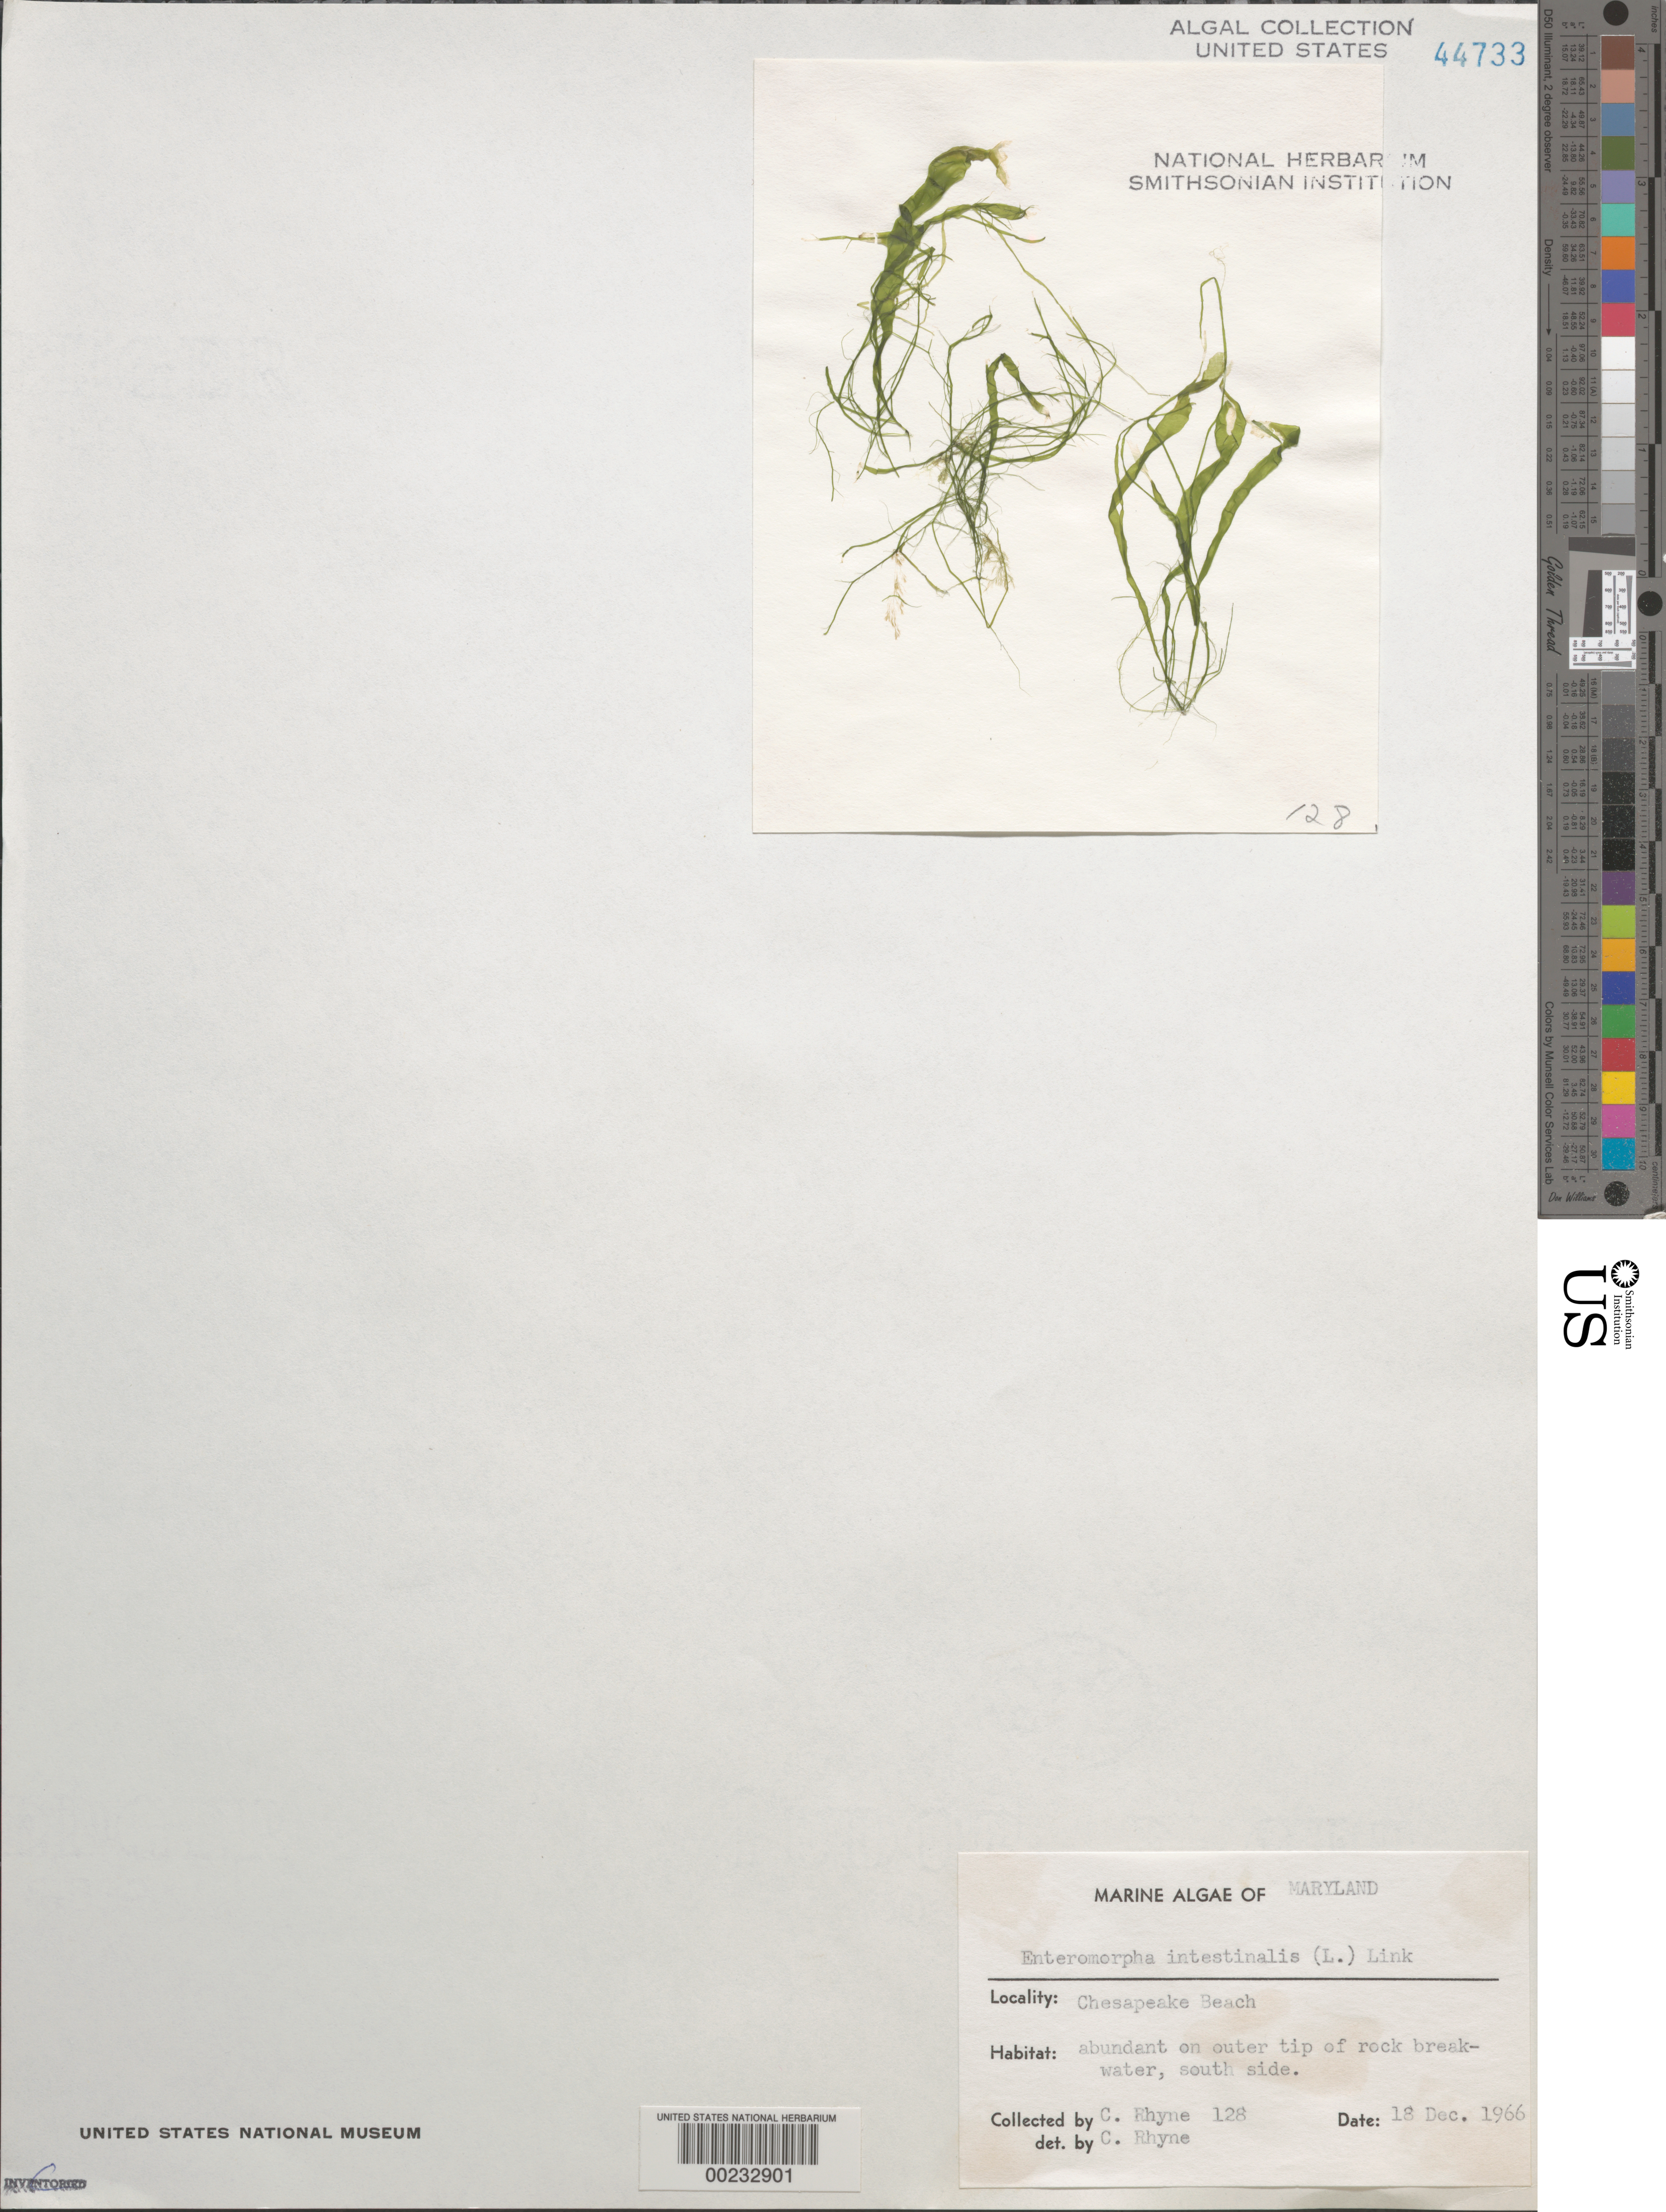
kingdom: Plantae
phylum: Chlorophyta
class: Ulvophyceae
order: Ulvales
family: Ulvaceae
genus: Ulva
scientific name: Ulva intestinalis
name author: L.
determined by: Algae name updating Project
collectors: C. Rhyne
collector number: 128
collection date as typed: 08 Dec 1966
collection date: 1966-12-08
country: United States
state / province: Maryland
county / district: Calvert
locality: Chesapeake Beach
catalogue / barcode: US 44733